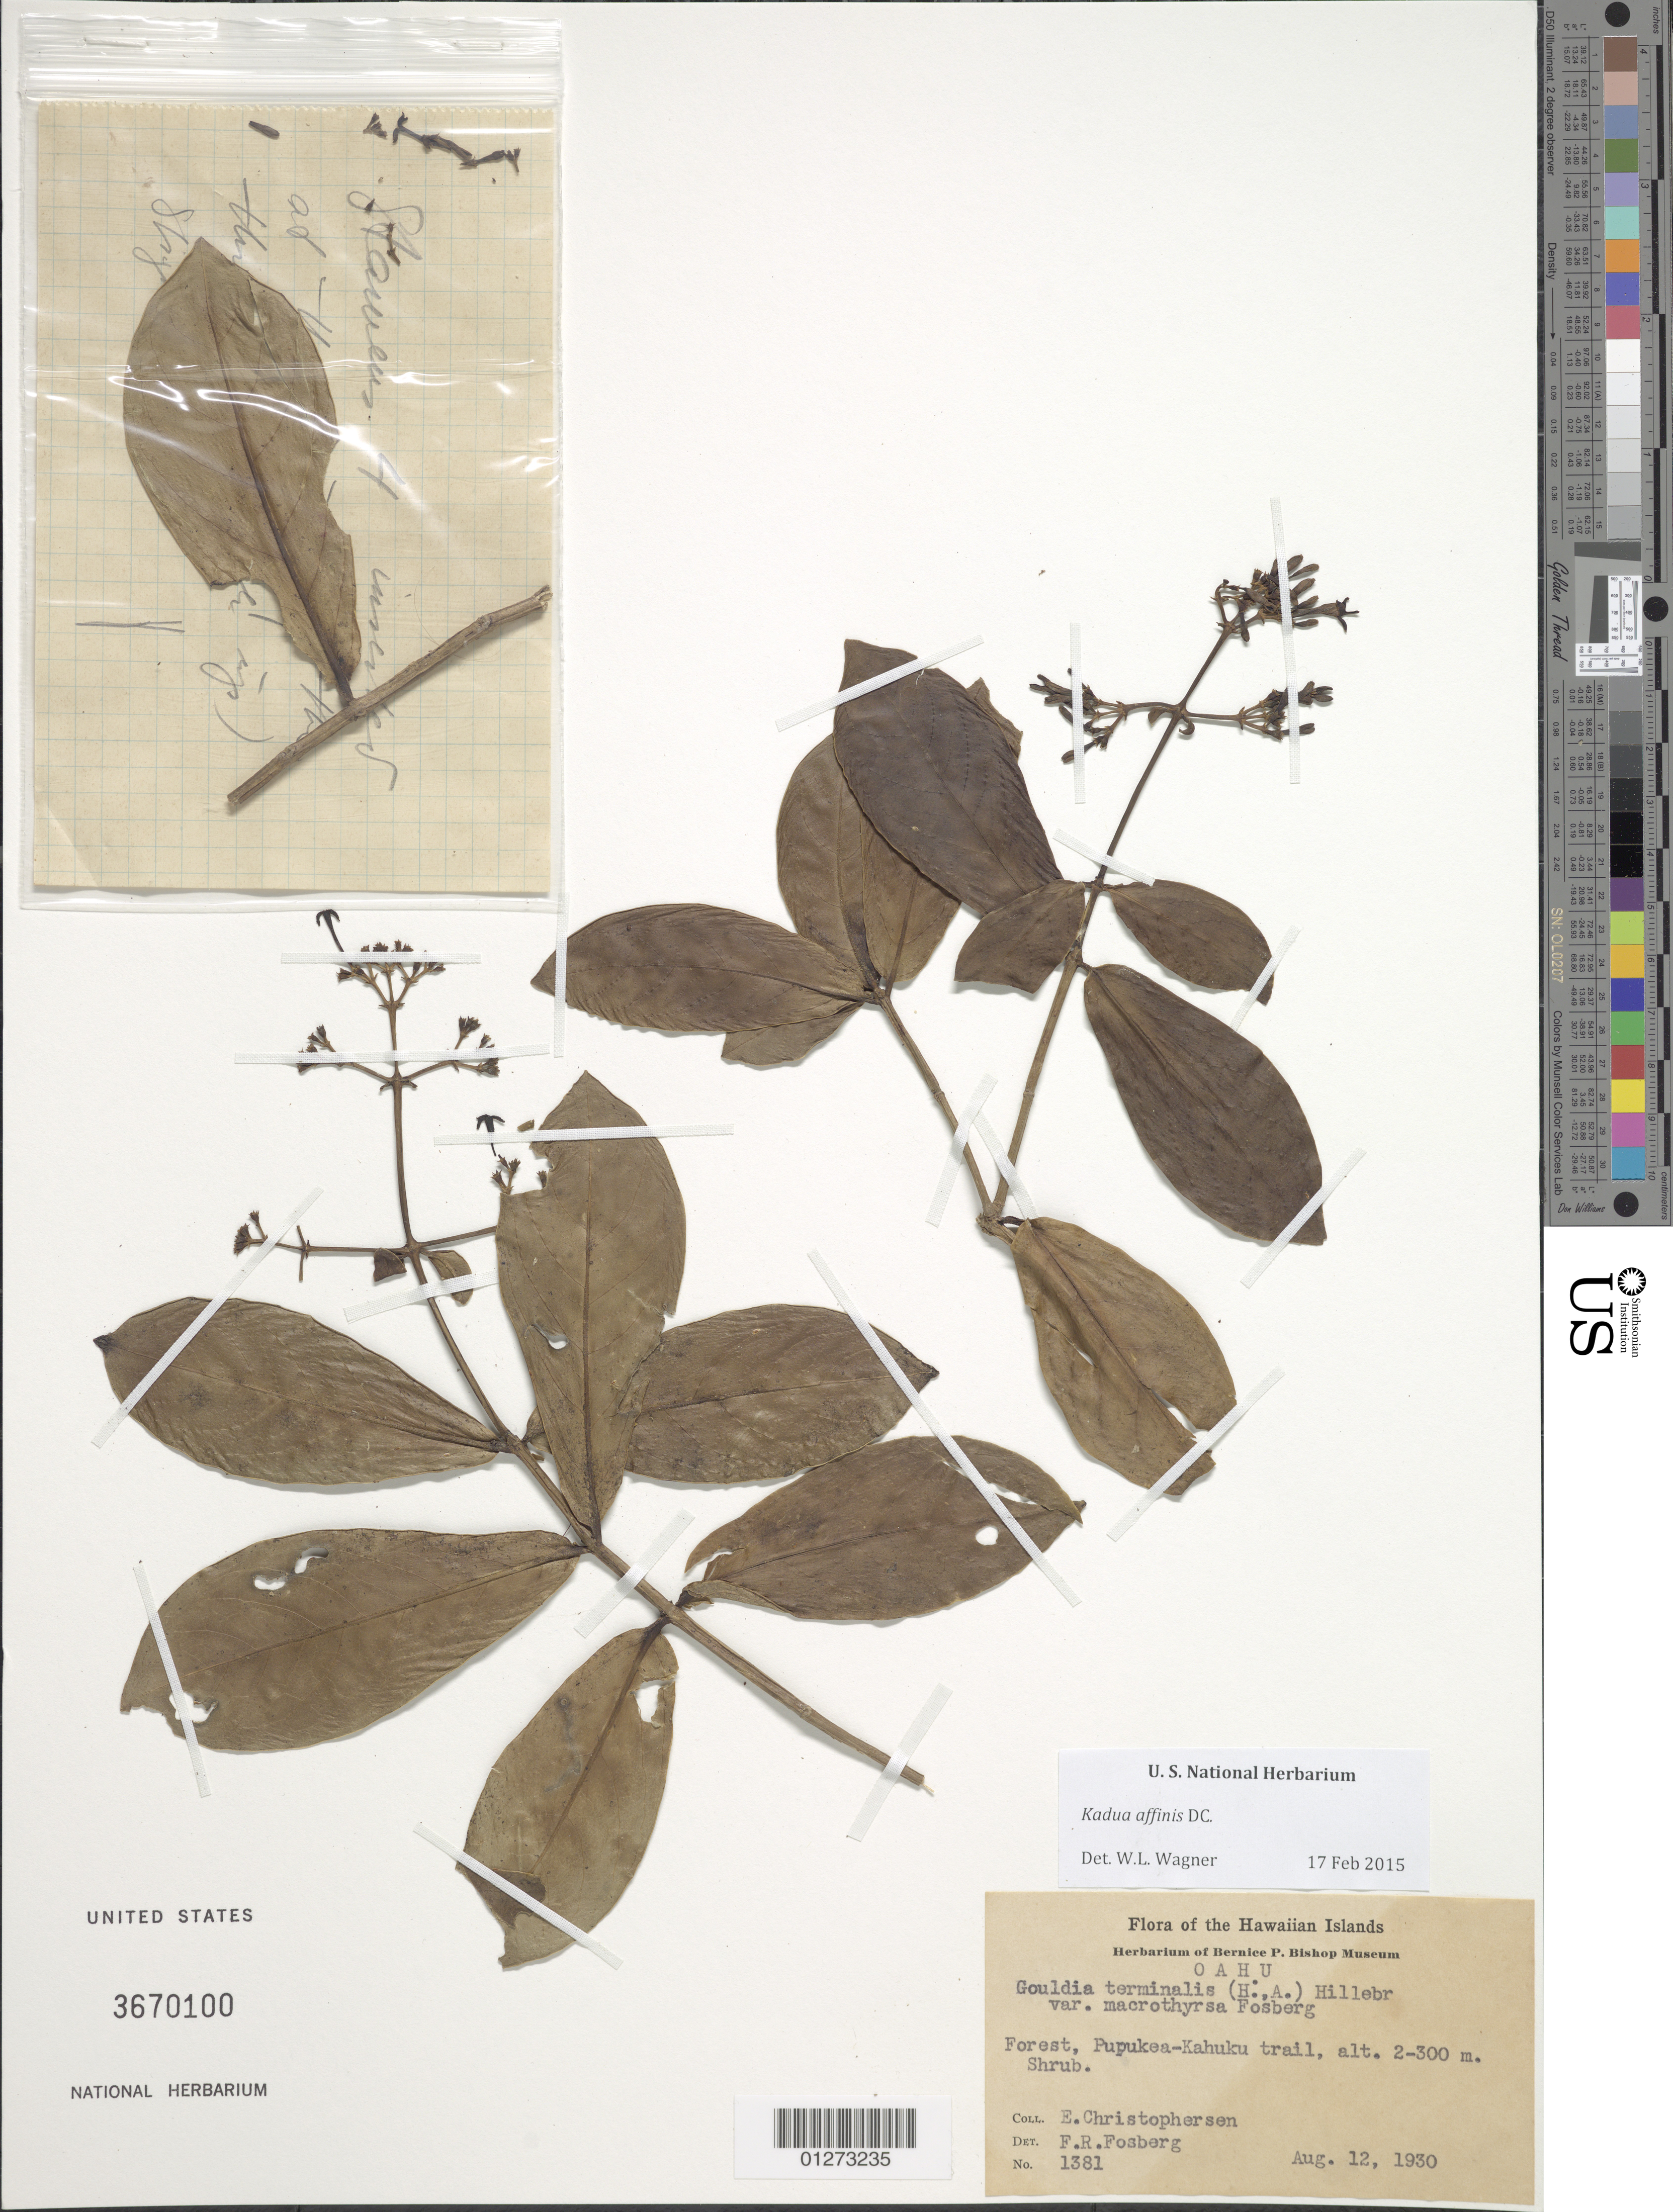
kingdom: Plantae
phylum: Tracheophyta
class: Magnoliopsida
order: Gentianales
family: Rubiaceae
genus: Kadua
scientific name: Kadua affinis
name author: DC.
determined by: Wagner, W. L., (BOT), Smithsonian Institution - National Museum of Natural History (UNITED STATES)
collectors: E. Christophersen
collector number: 1381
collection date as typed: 12 Aug 1930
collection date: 1930-08-12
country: United States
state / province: Hawaii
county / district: Honolulu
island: Oahu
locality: Pupukea-Kahulu Trail.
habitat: Forest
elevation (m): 200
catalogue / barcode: US 3670100